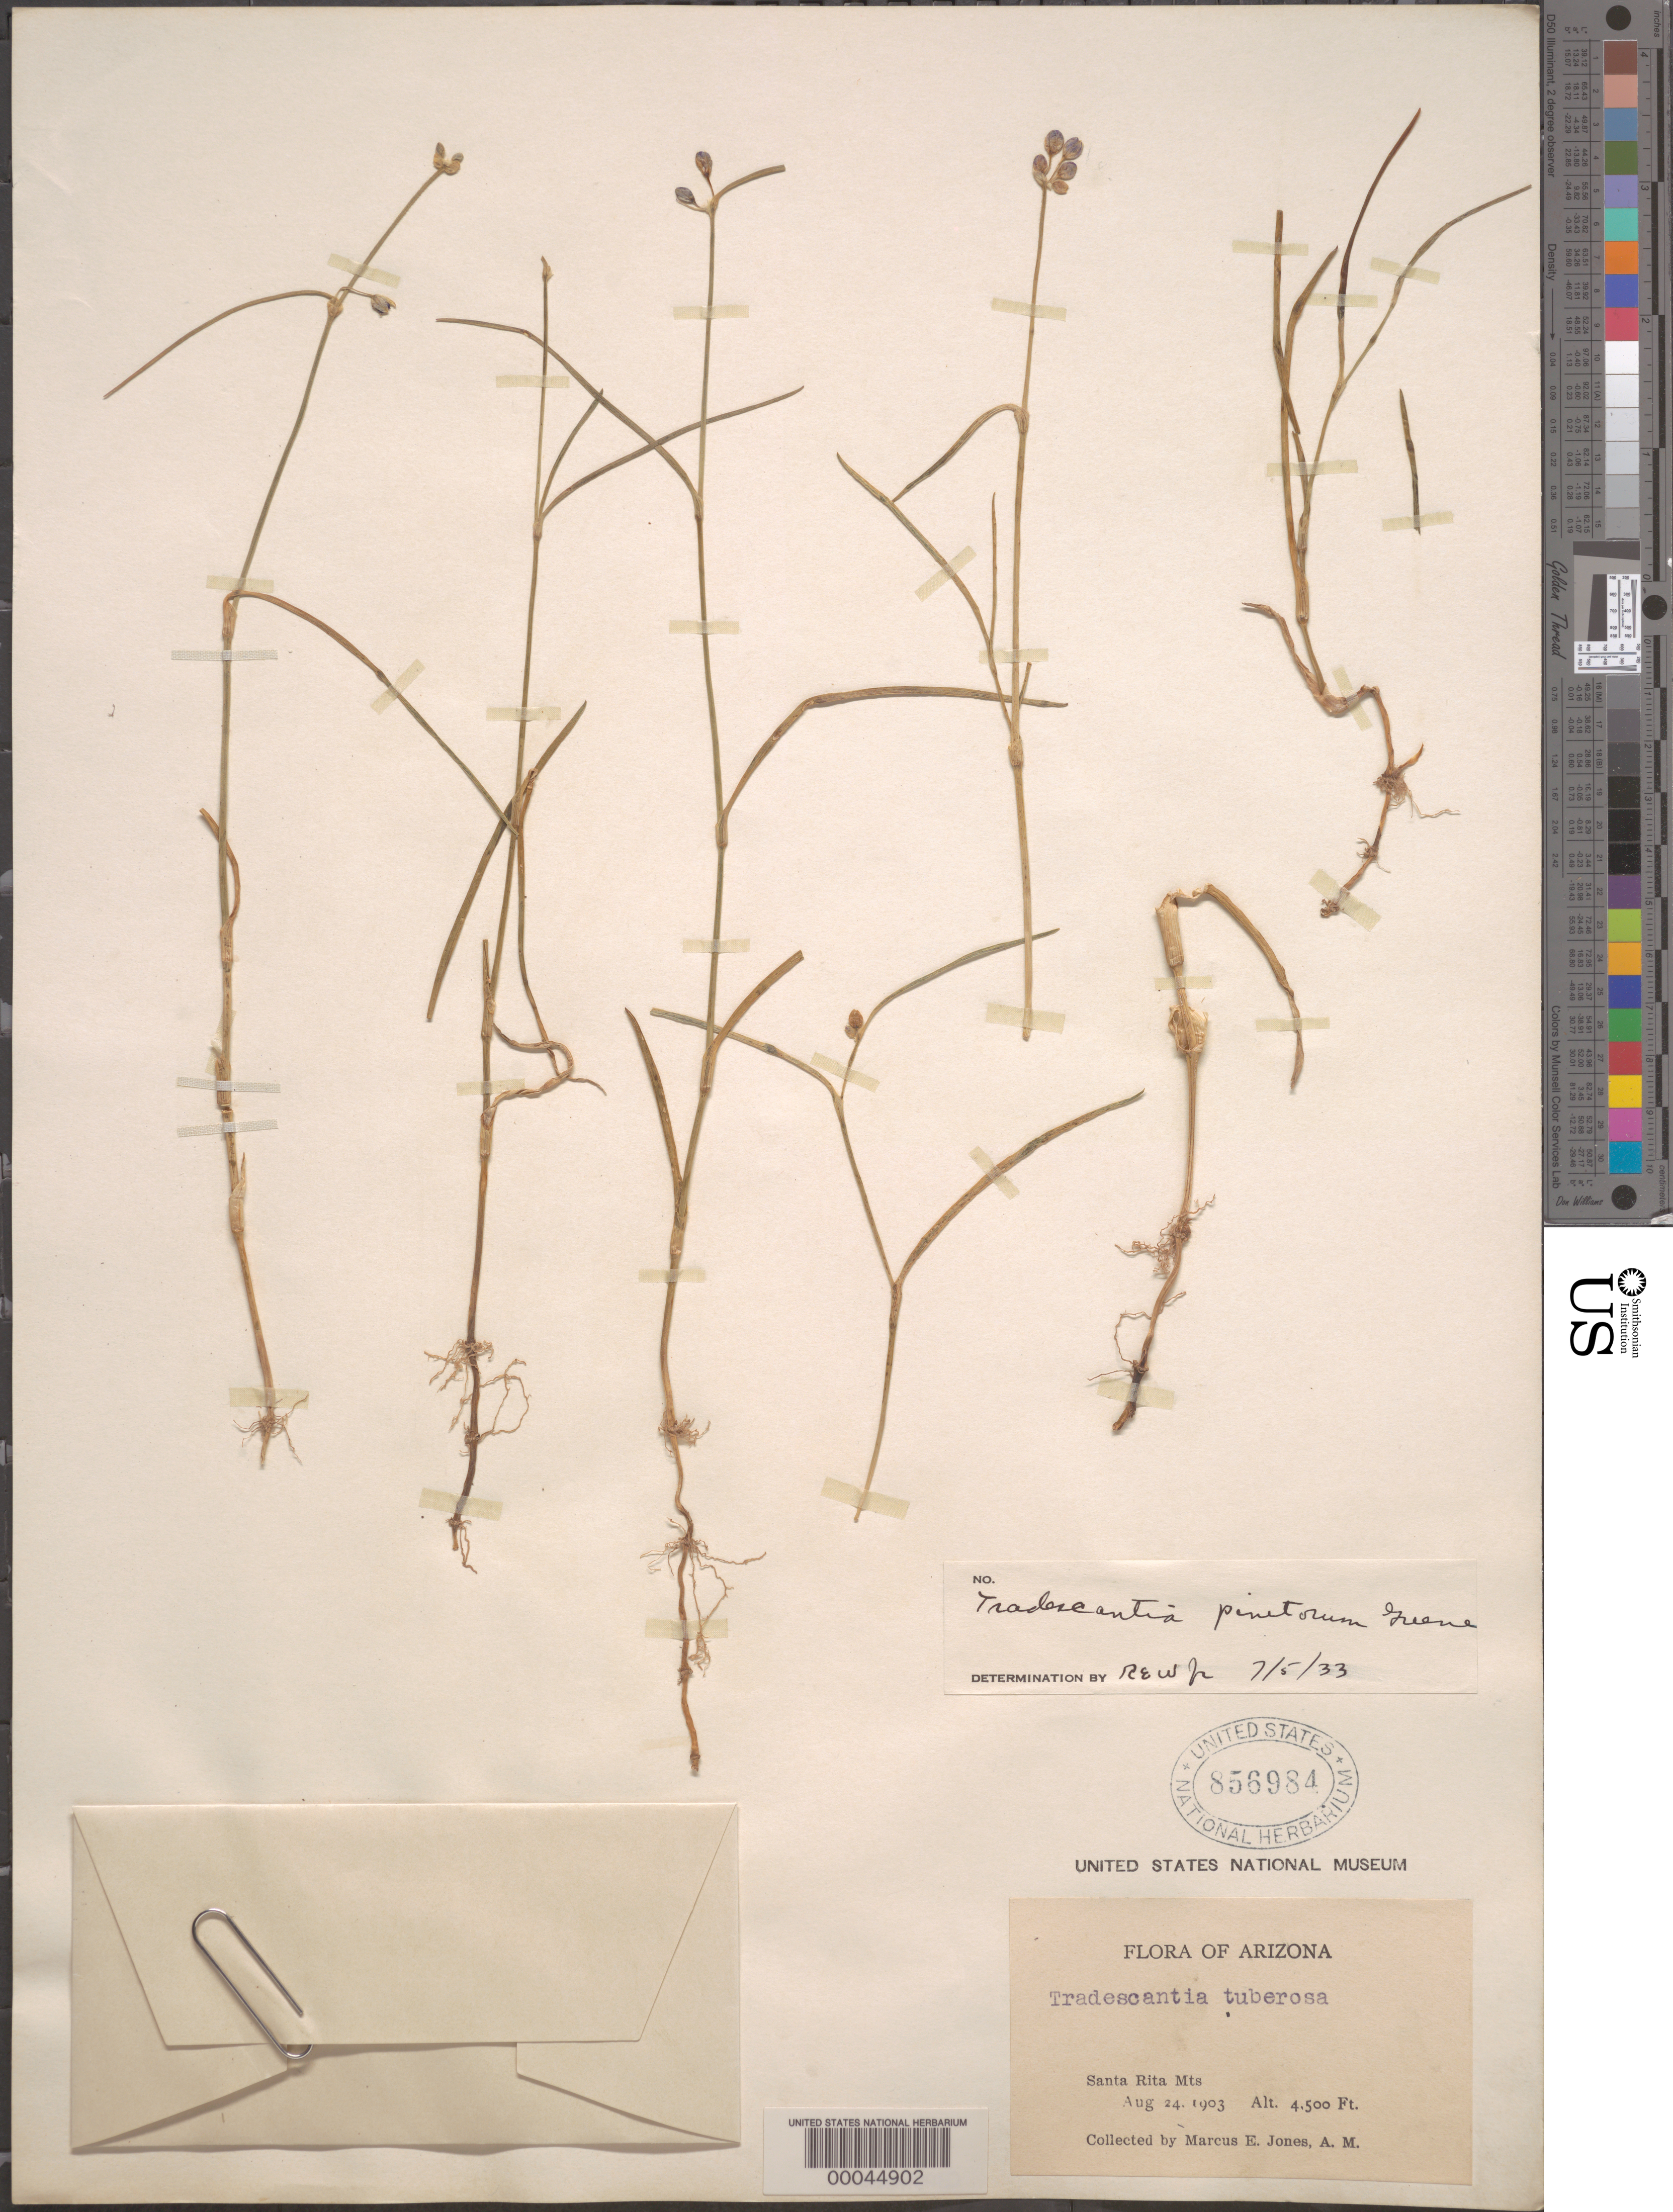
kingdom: Plantae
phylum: Tracheophyta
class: Liliopsida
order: Commelinales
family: Commelinaceae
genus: Tradescantia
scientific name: Tradescantia pinetorum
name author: Greene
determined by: Woodward, R. E.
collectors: M. E. Jones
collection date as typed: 24 Aug 1903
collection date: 1903-08-24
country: United States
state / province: Arizona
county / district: Pima / Santa Cruz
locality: Santa rita mts.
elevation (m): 1373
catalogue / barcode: US 856984